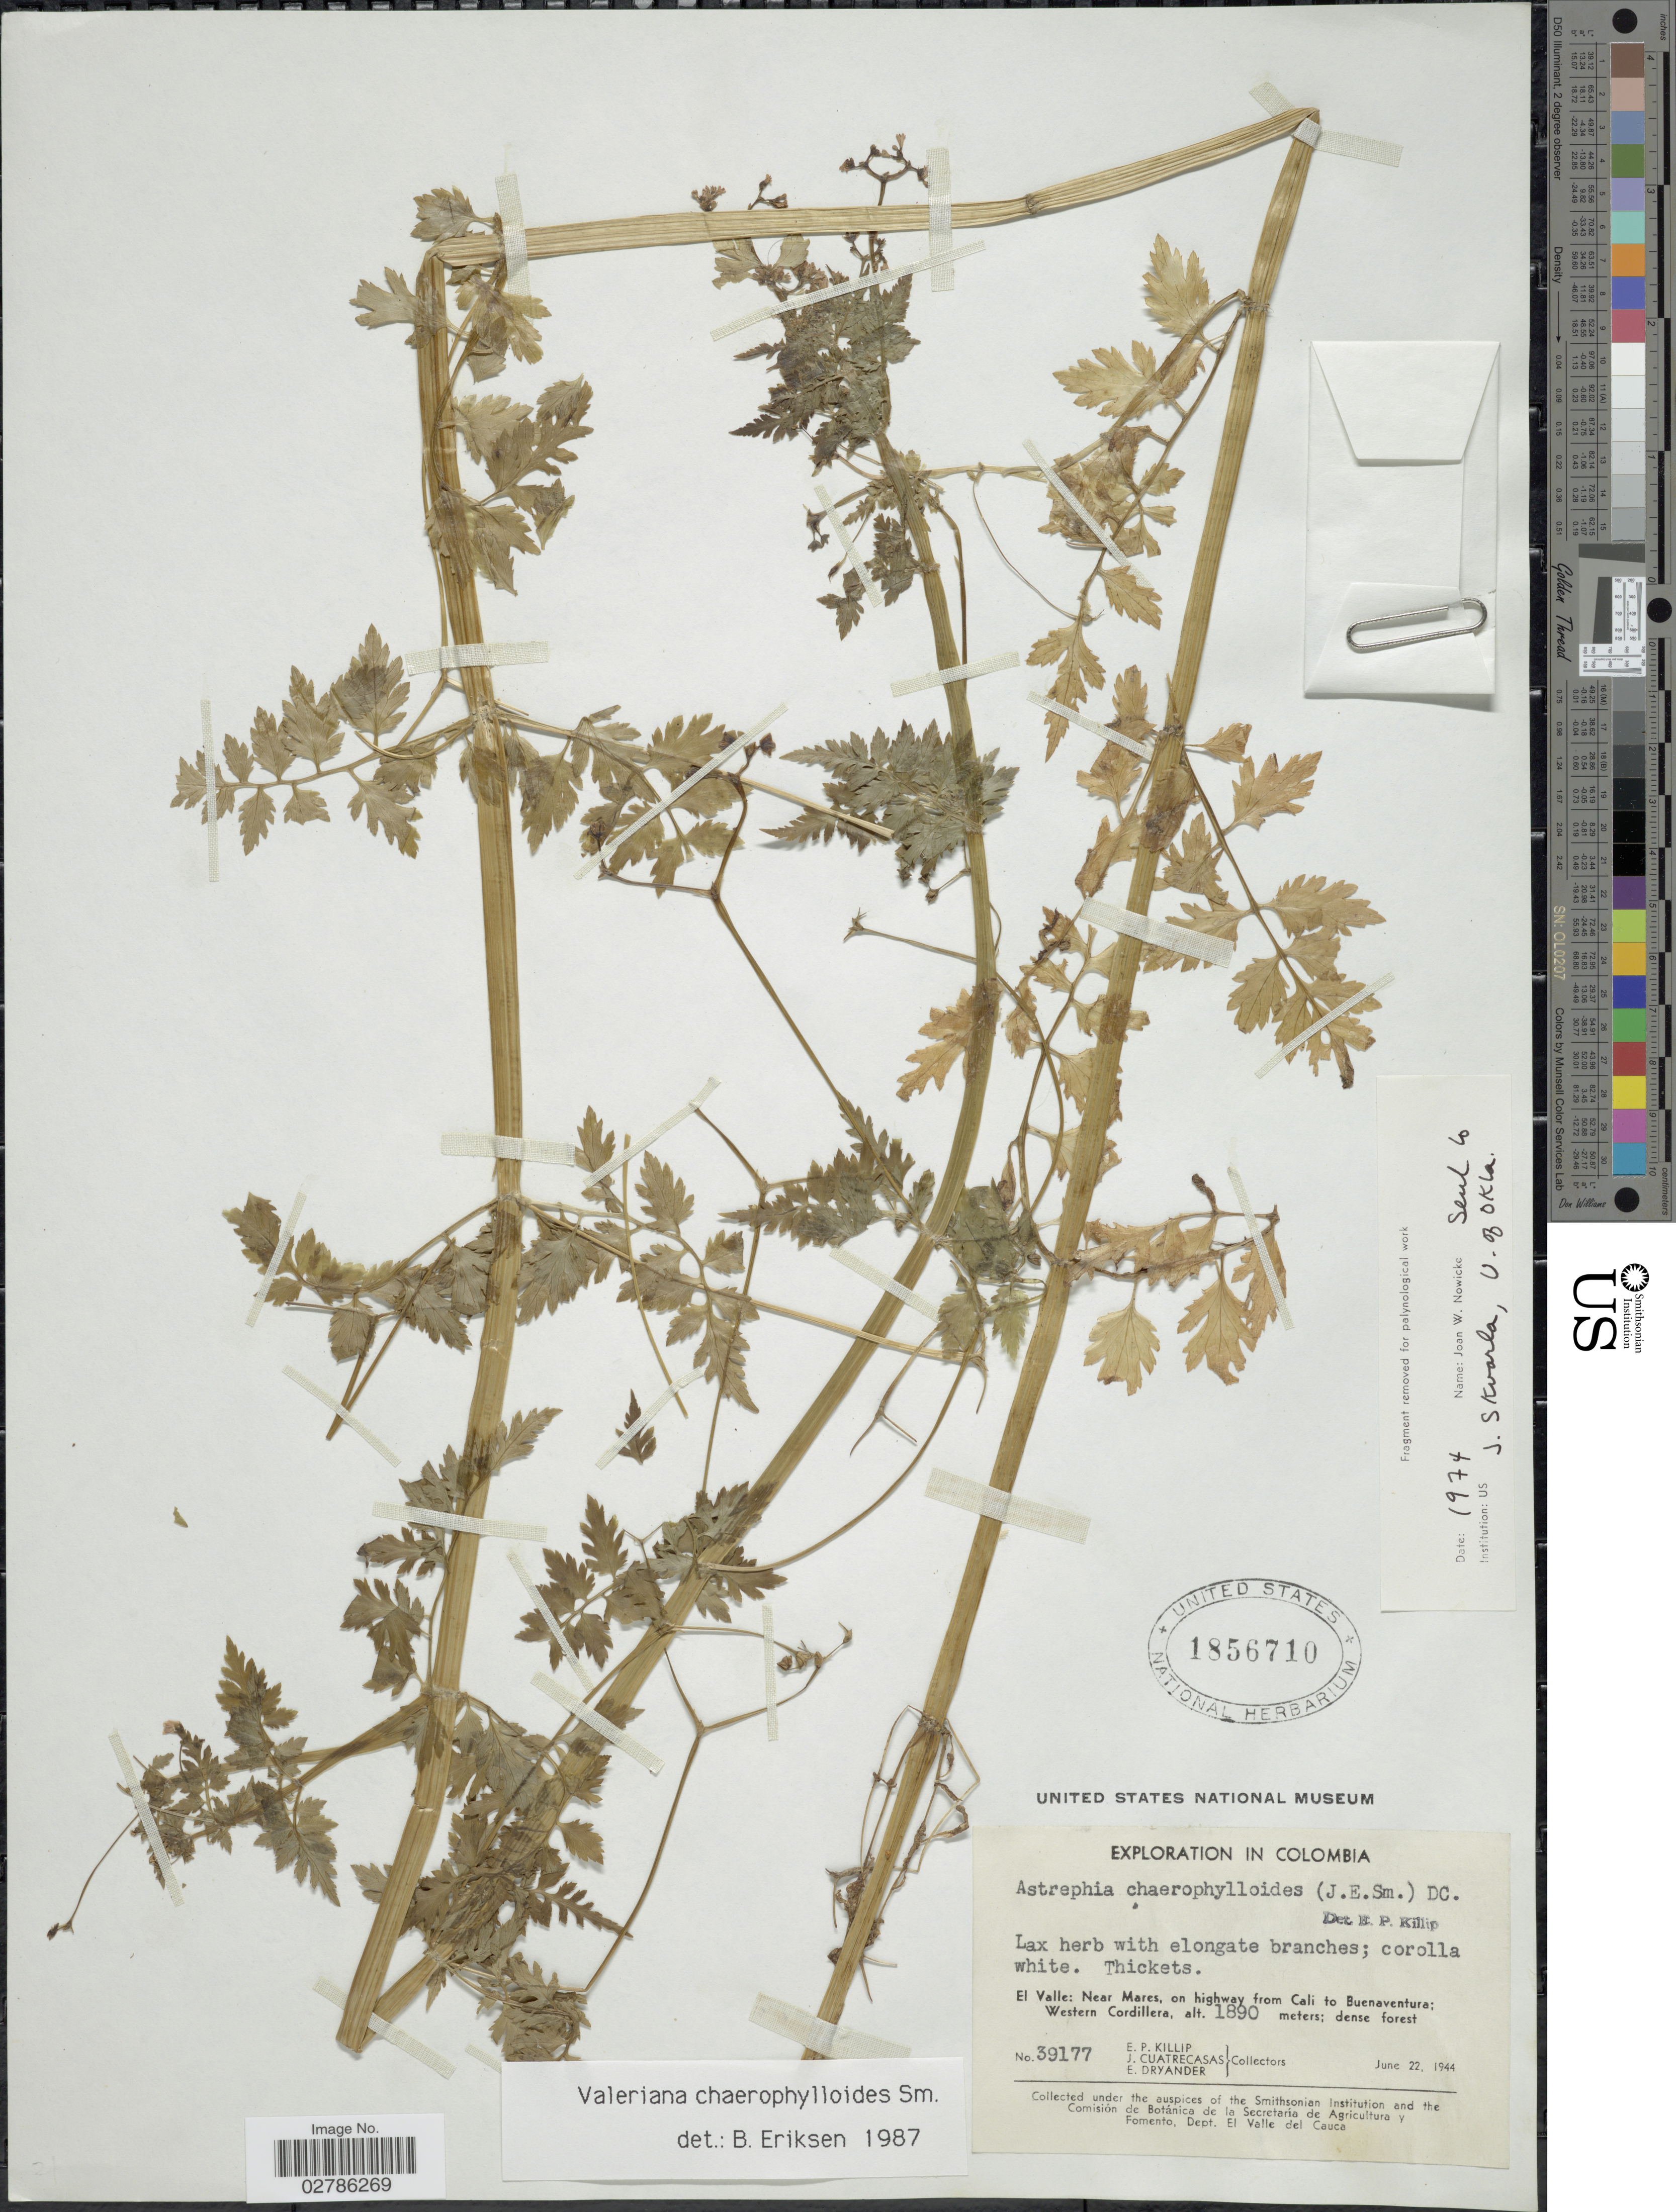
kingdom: Plantae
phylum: Tracheophyta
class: Magnoliopsida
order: Dipsacales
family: Caprifoliaceae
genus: Astrephia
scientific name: Astrephia chaerophylloides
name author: (Sm.) DC.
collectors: E. P. Killip, J. Cuatrecasas & E. Dryander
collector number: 39177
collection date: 1944-06-22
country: Colombia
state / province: Valle del Cauca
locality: El Valle, Near Mares, on highway from Cali to Buenaventura, Western Cordillera.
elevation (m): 1890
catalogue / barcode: US 1856710